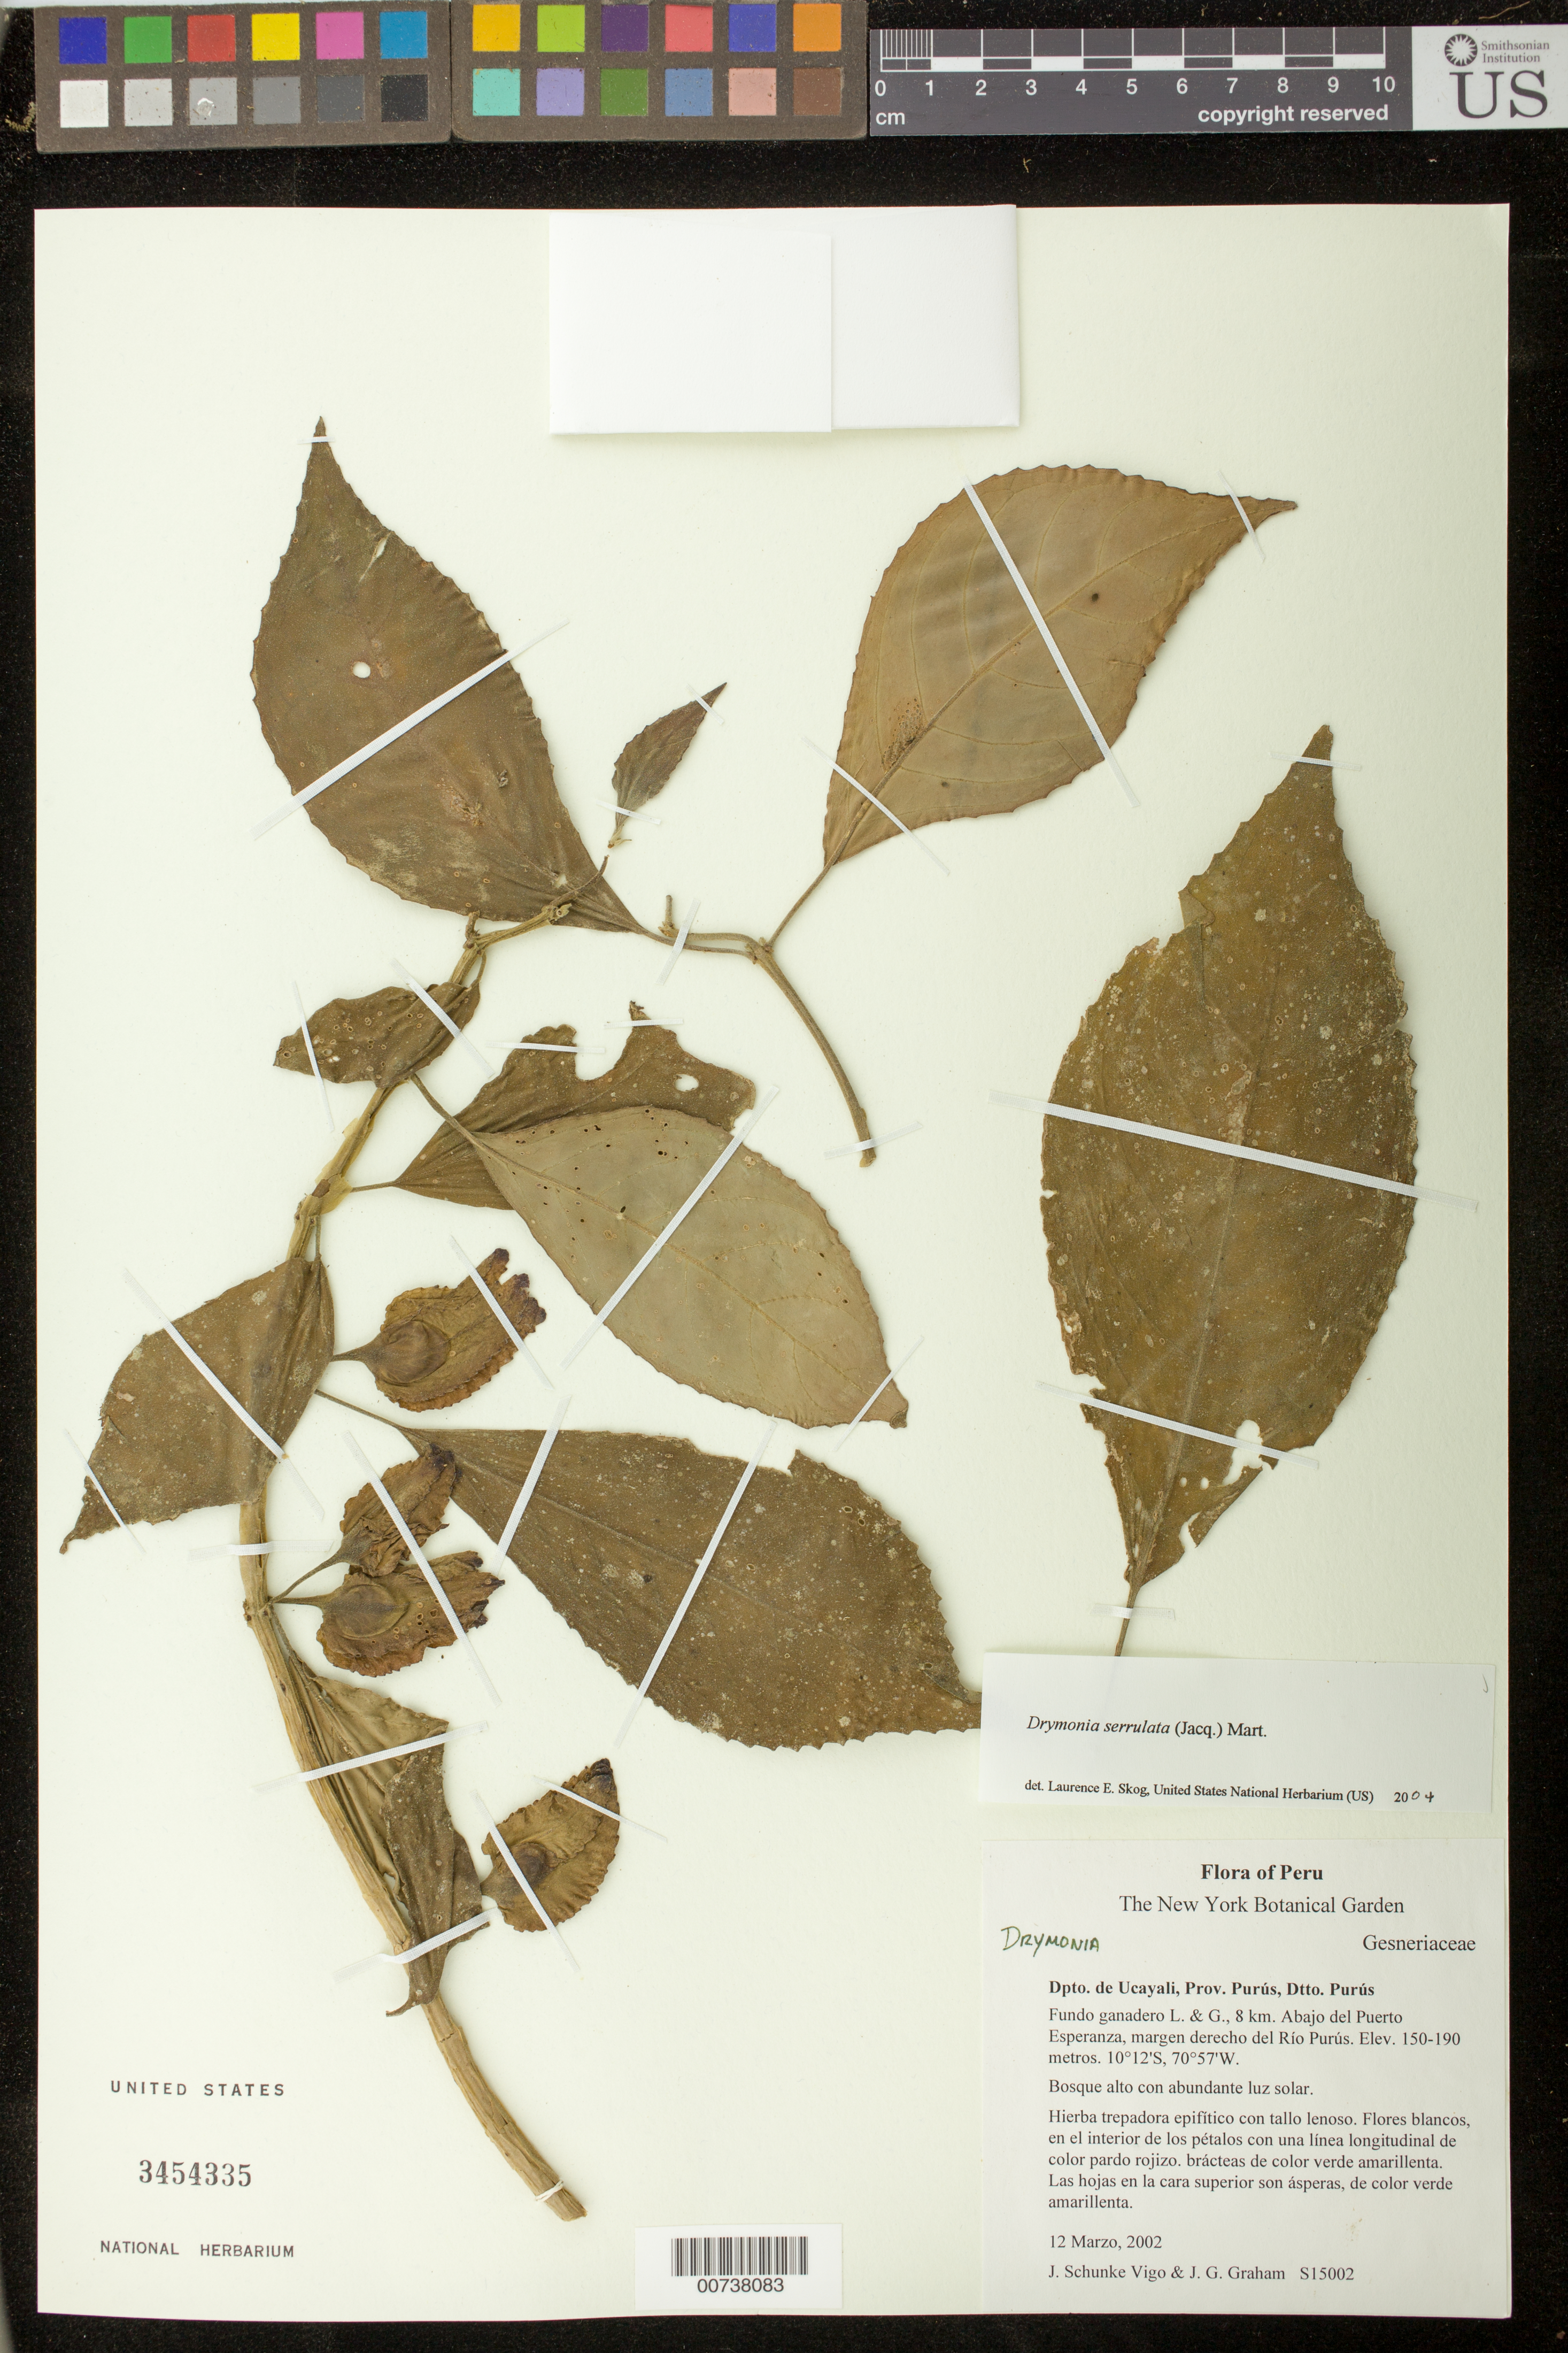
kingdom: Plantae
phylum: Tracheophyta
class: Magnoliopsida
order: Lamiales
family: Gesneriaceae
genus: Drymonia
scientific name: Drymonia serrulata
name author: (Jacq.) Mart.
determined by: Skog, Laurence E.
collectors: J. Schunke Vigo & J. G. Graham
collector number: S 15002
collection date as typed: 12 Mar 2002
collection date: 2002-03-12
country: Peru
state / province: Ucayali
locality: Prov. Purús, Dtto. Purús, Fundo ganadero L. & G., 8 km Abajo del Puerto Esperanza, margen derecho del Río Purús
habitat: Bosque alto con abundante luz solar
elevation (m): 150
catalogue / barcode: US 3454335